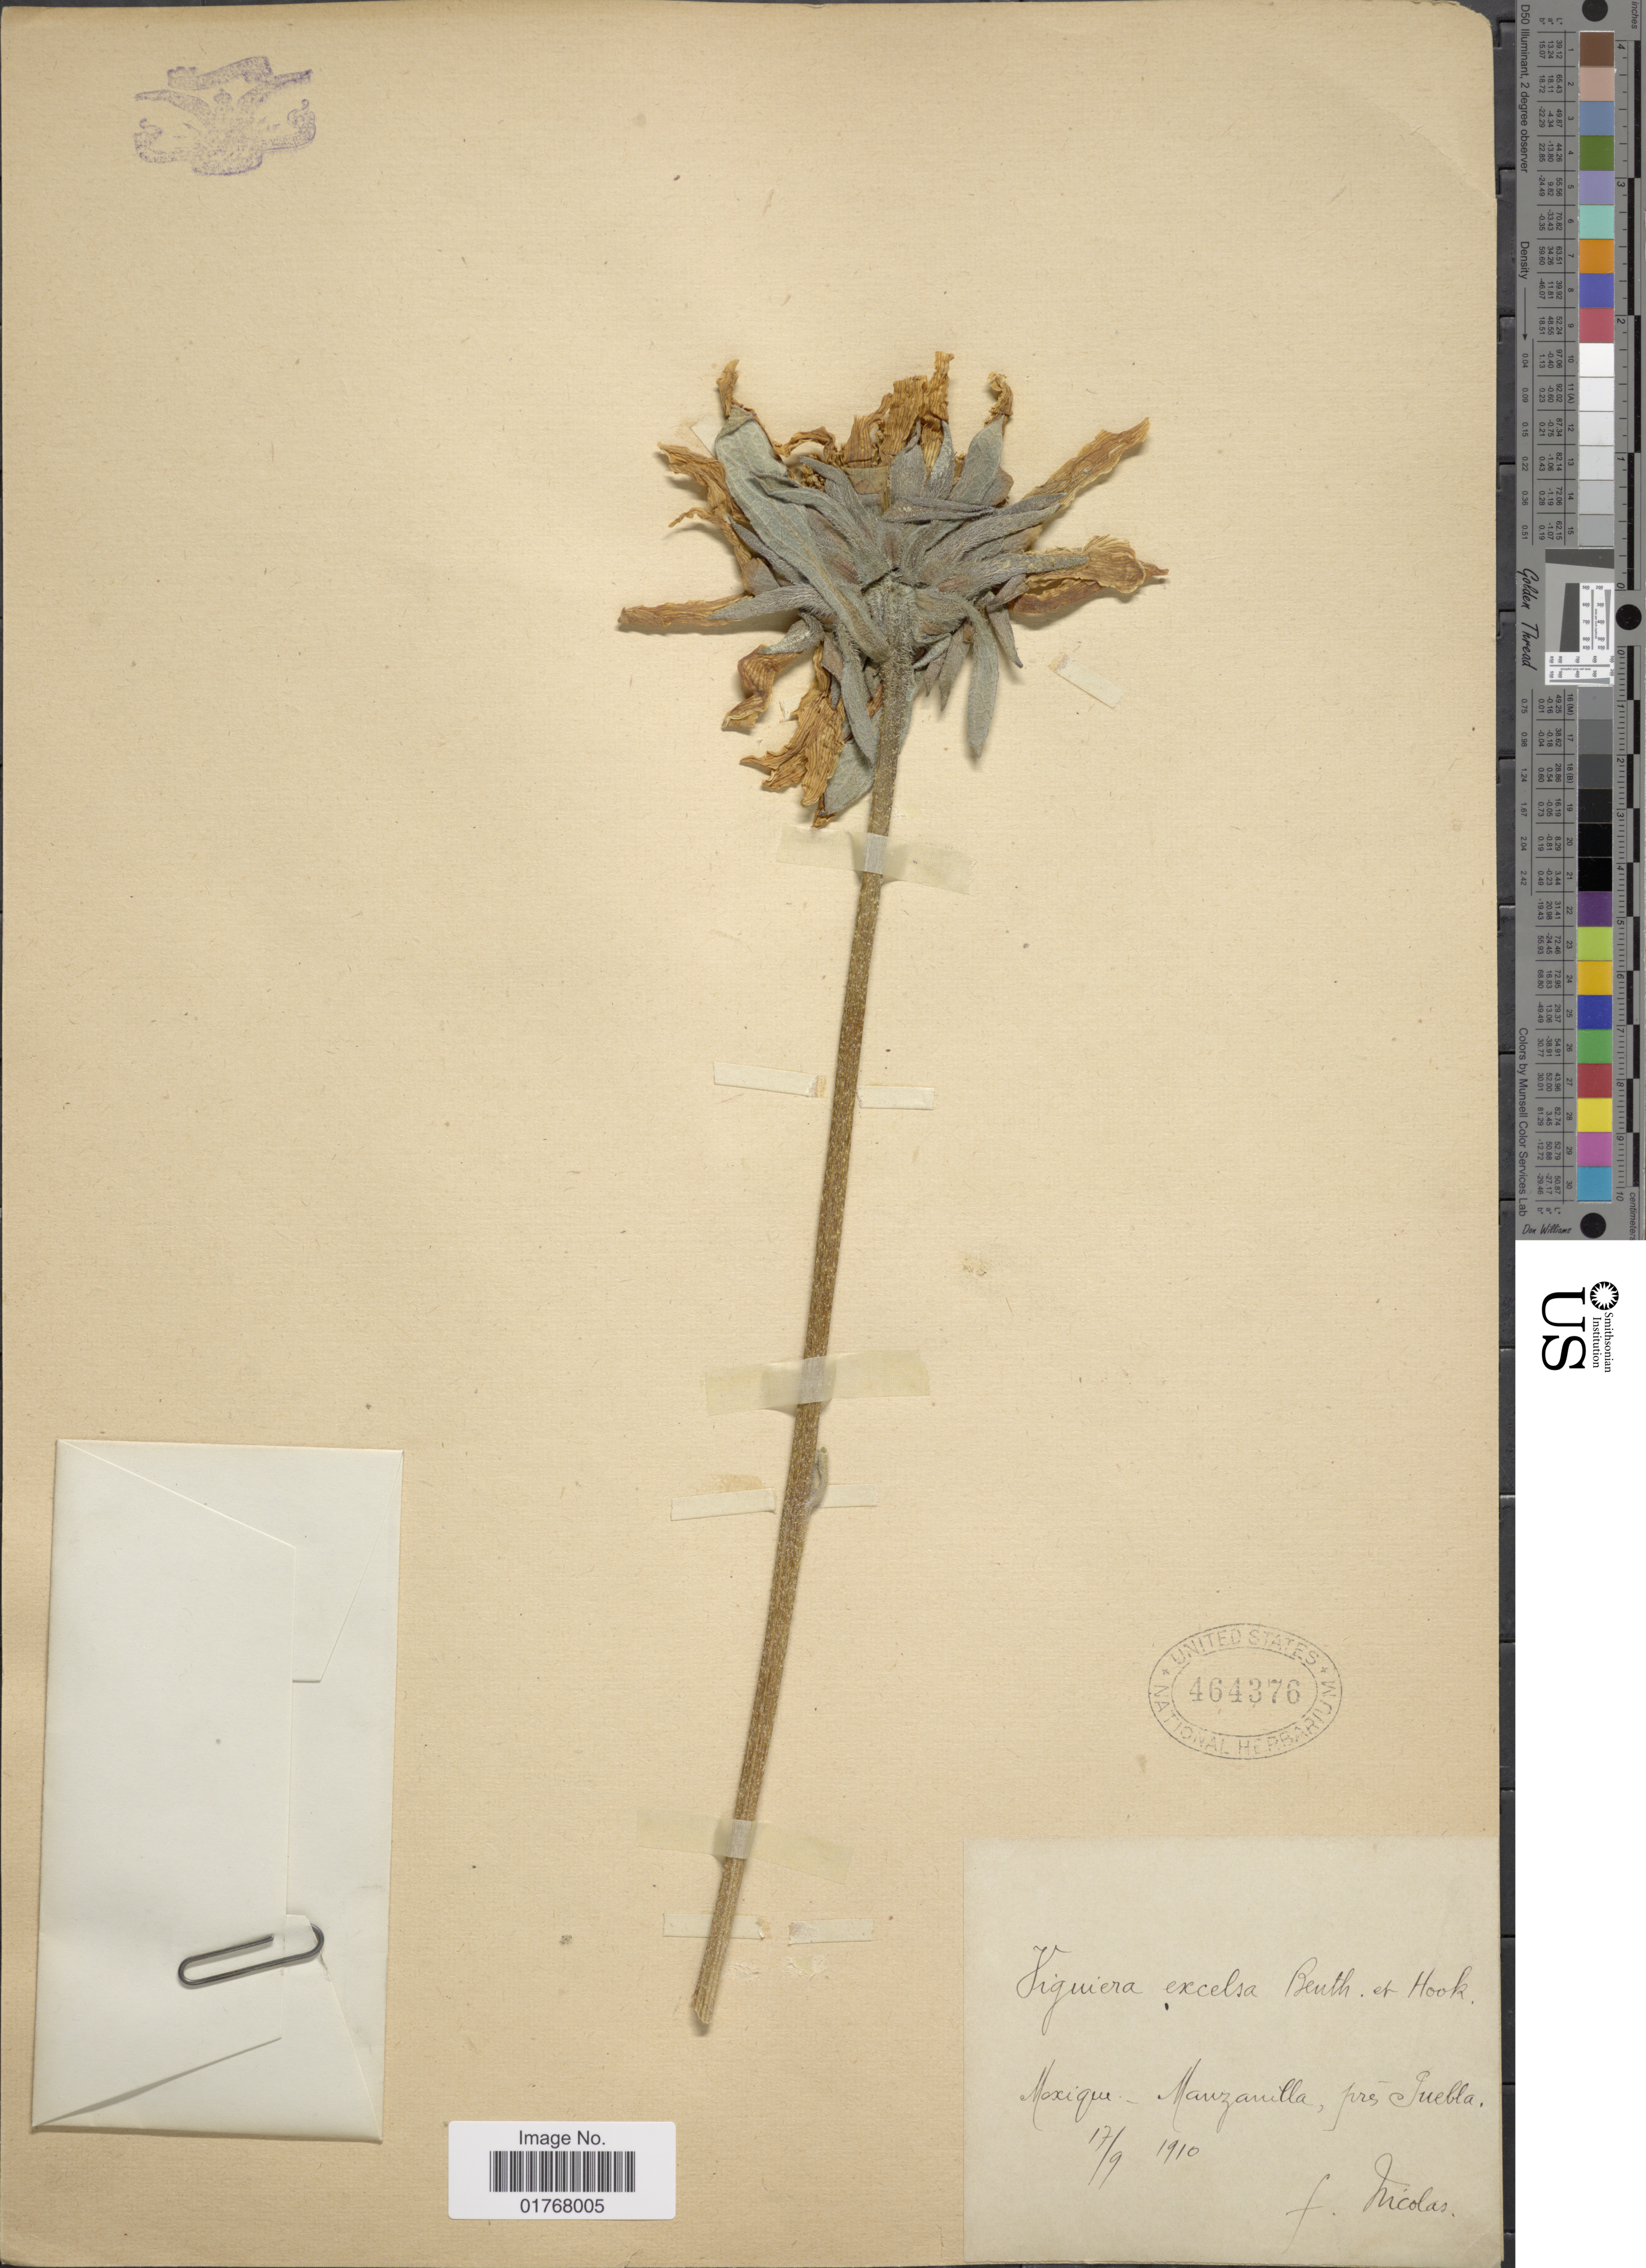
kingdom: Plantae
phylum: Tracheophyta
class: Magnoliopsida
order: Asterales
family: Asteraceae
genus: Viguiera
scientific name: Viguiera excelsa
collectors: F. Nicolas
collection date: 1910-09-17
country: Mexico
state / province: Puebla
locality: Manzanilla, prés Puebla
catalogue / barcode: US 464376